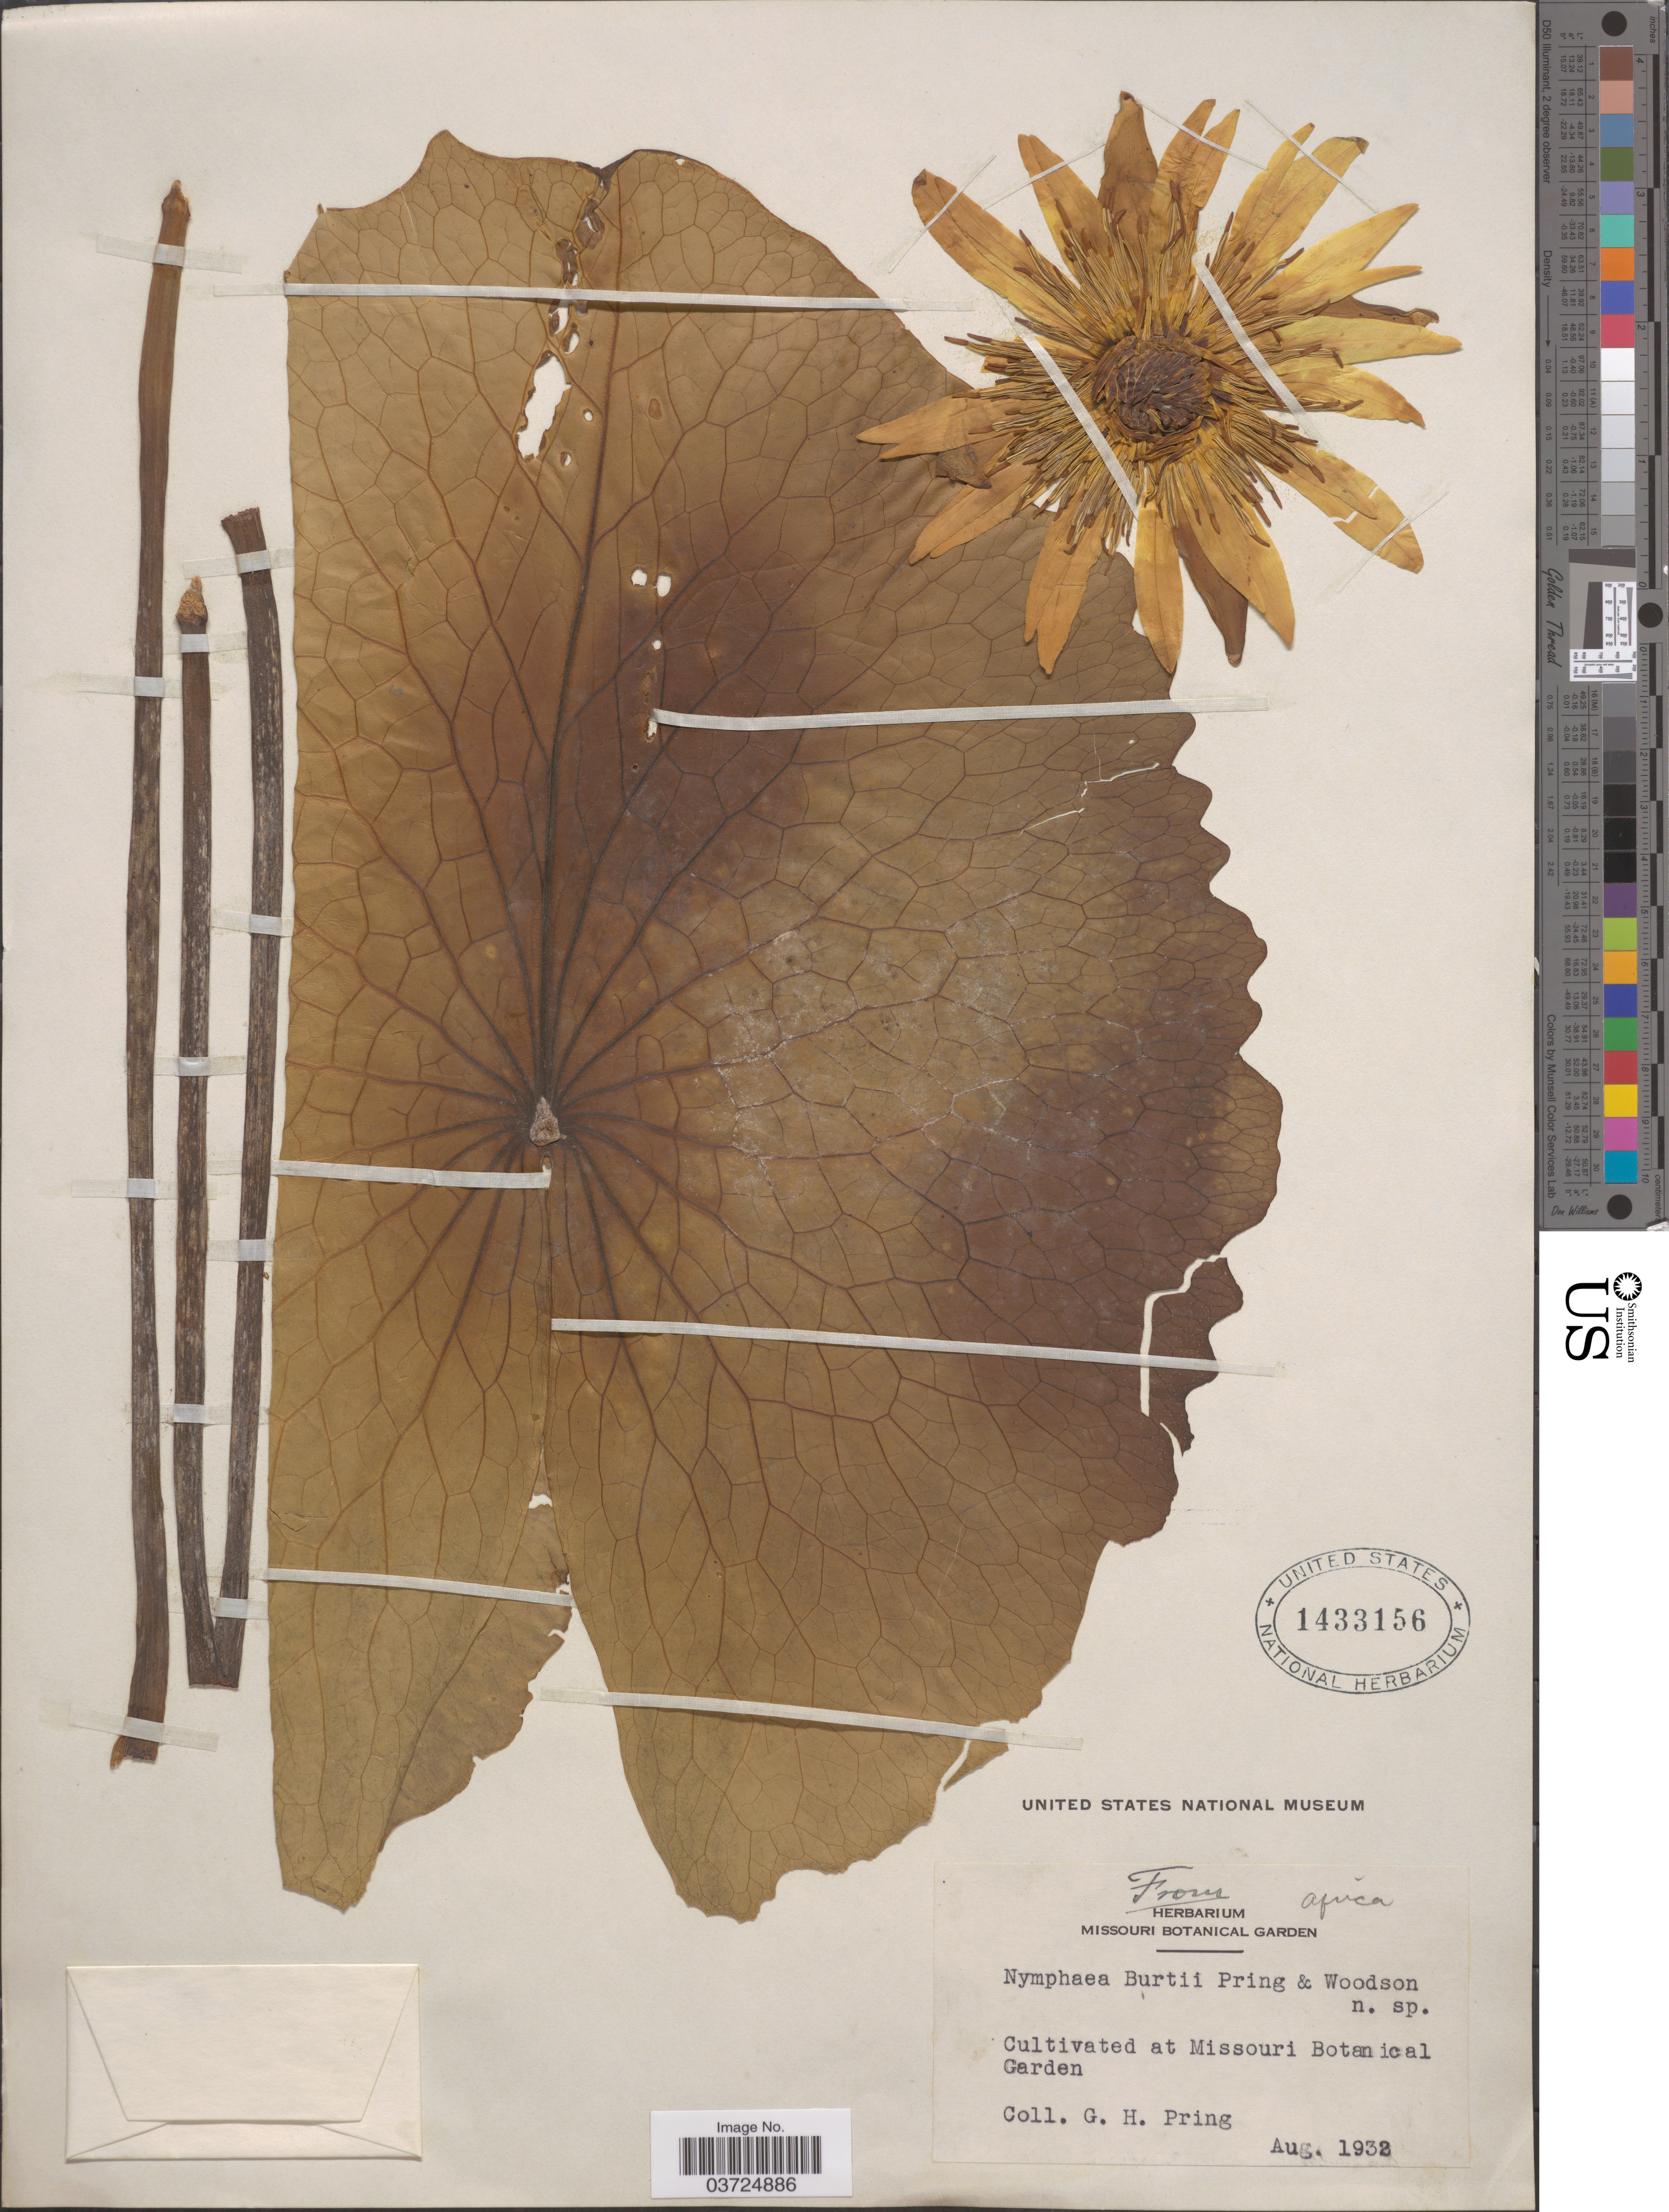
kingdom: Plantae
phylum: Tracheophyta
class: Magnoliopsida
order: Nymphaeales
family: Nymphaeaceae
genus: Nymphaea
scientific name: Nymphaea burttii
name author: Pring & Woodson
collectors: G. Pring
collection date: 1932-08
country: United States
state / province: Missouri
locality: Missouri Botanical Garden.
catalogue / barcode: US 1433156